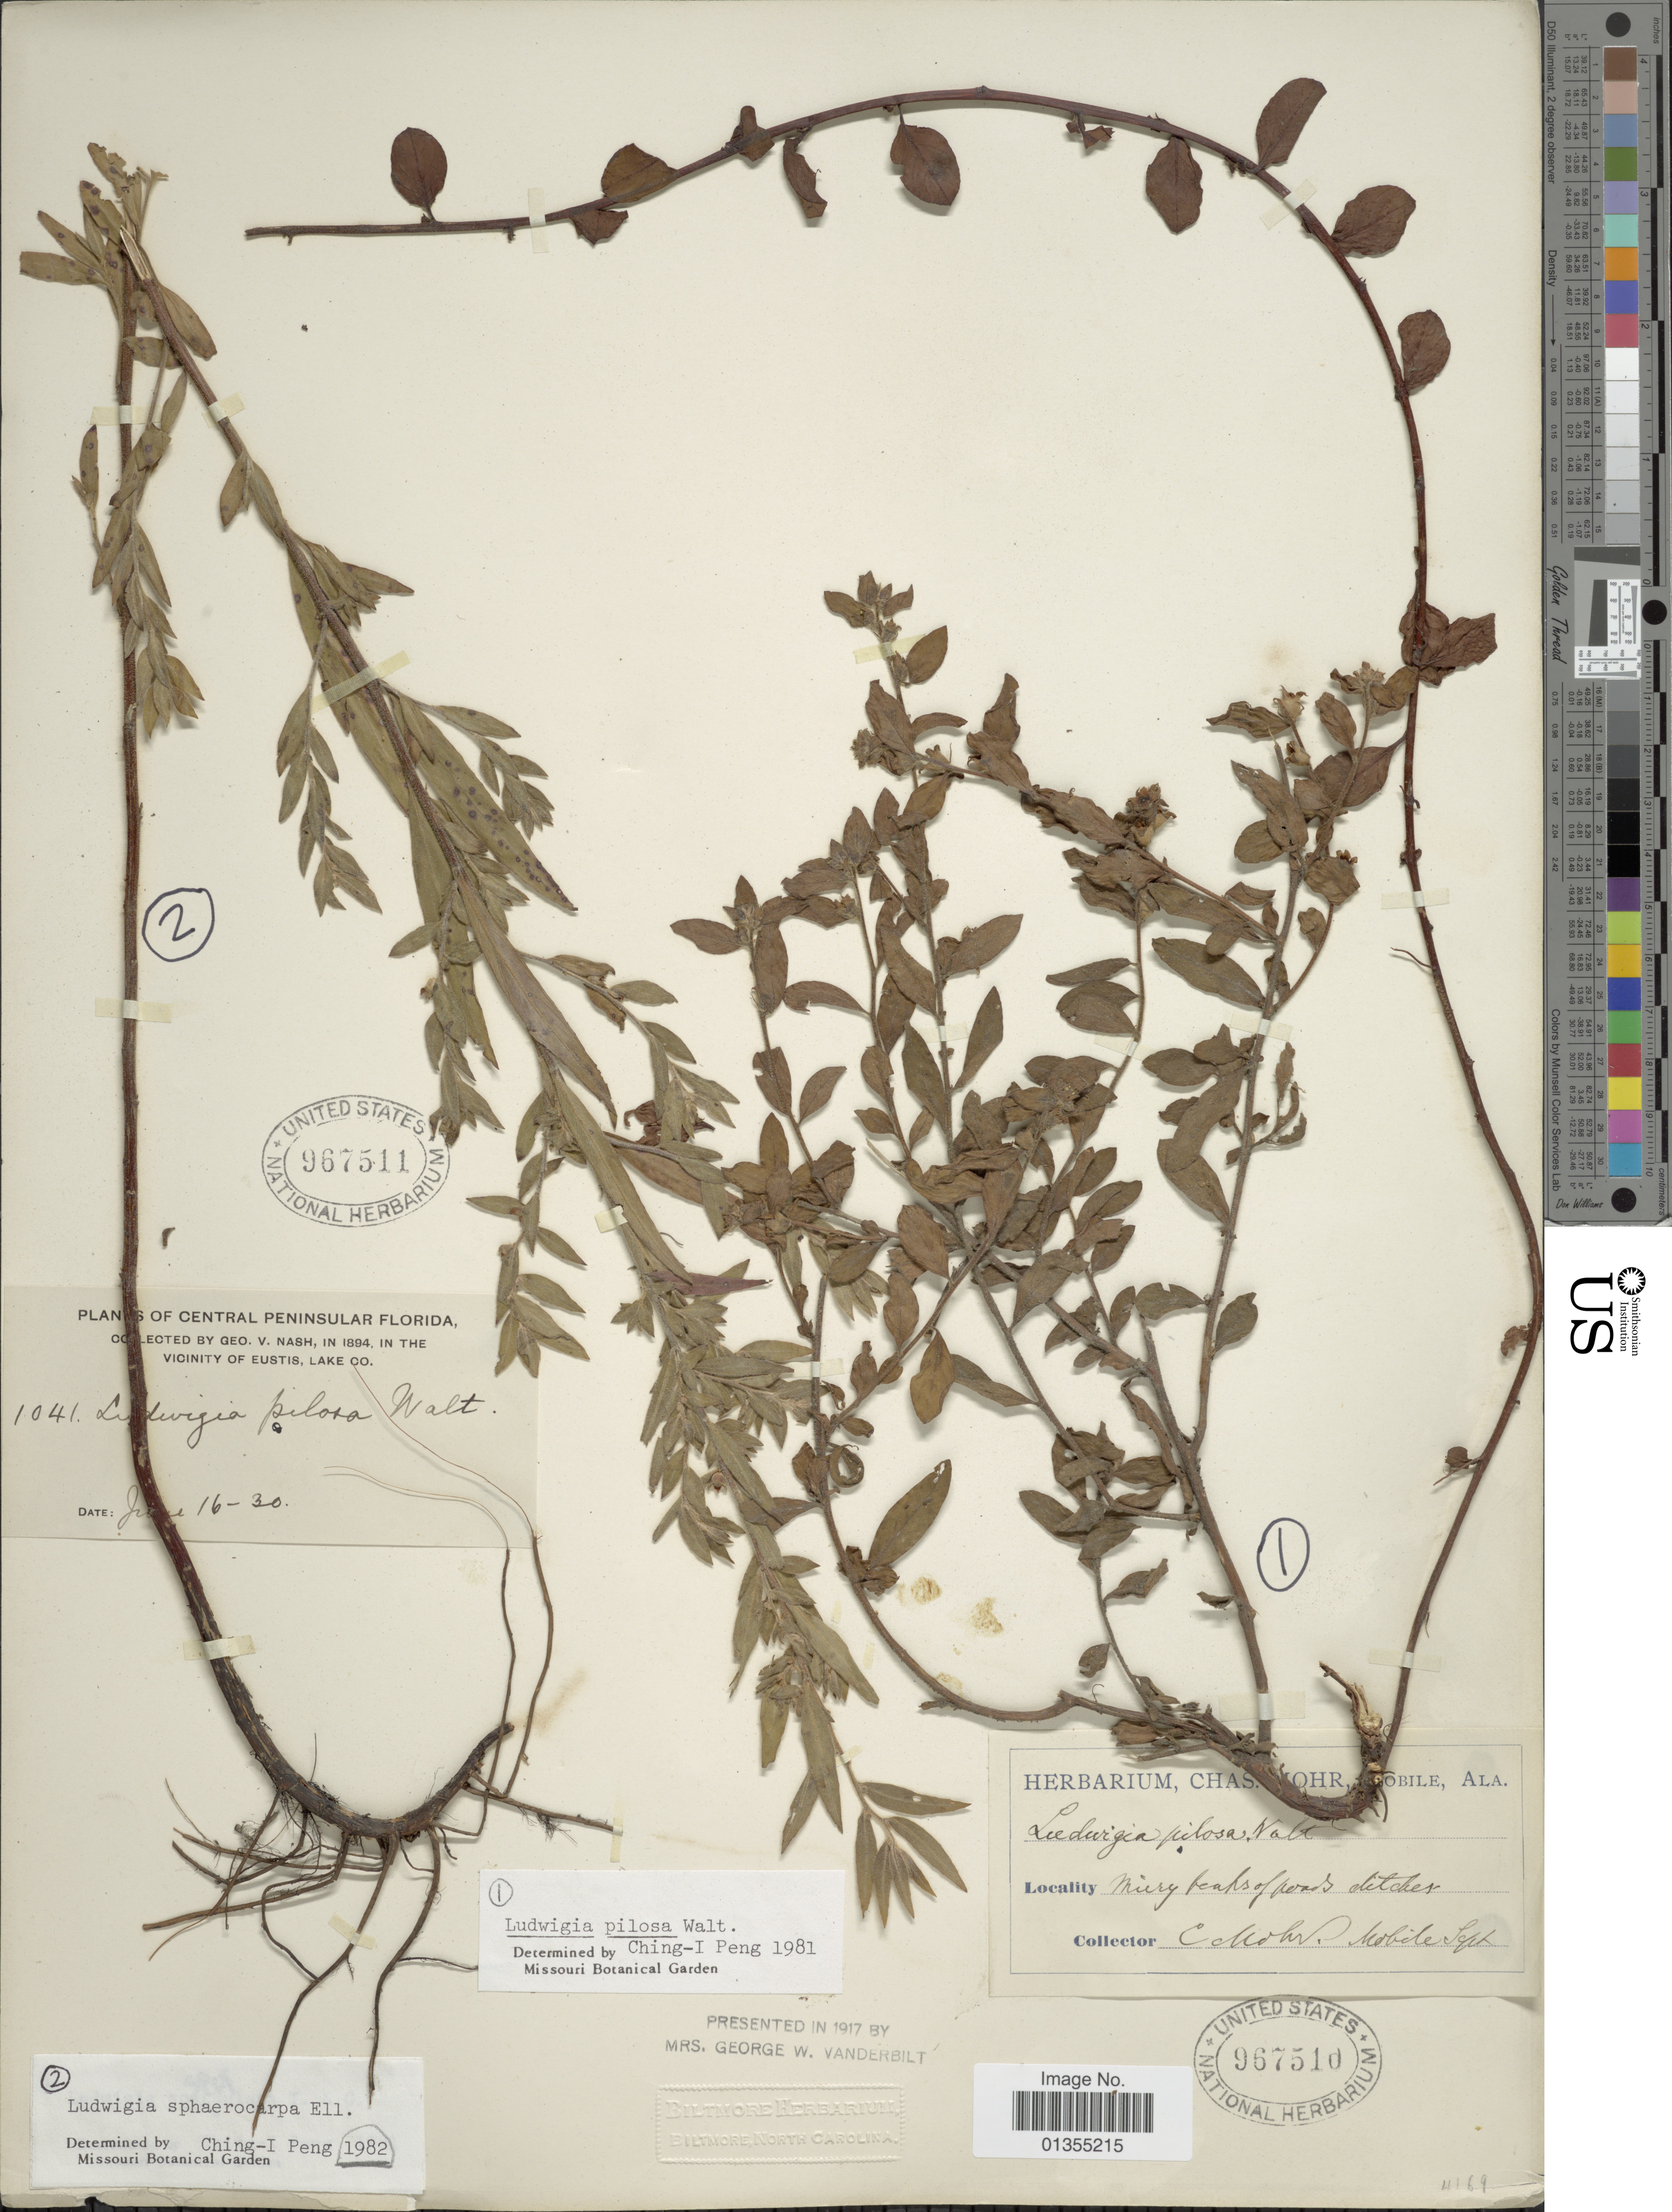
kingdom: Plantae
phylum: Tracheophyta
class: Magnoliopsida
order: Myrtales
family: Onagraceae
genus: Ludwigia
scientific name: Ludwigia sphaerocarpa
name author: Elliott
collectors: G. V. Nash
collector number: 1041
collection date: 1894-06-16/1894-06-30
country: United States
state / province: Florida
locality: Central Peninsular Florida. Vicinity of Eustis, Lake Co.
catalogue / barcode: US 967511-2